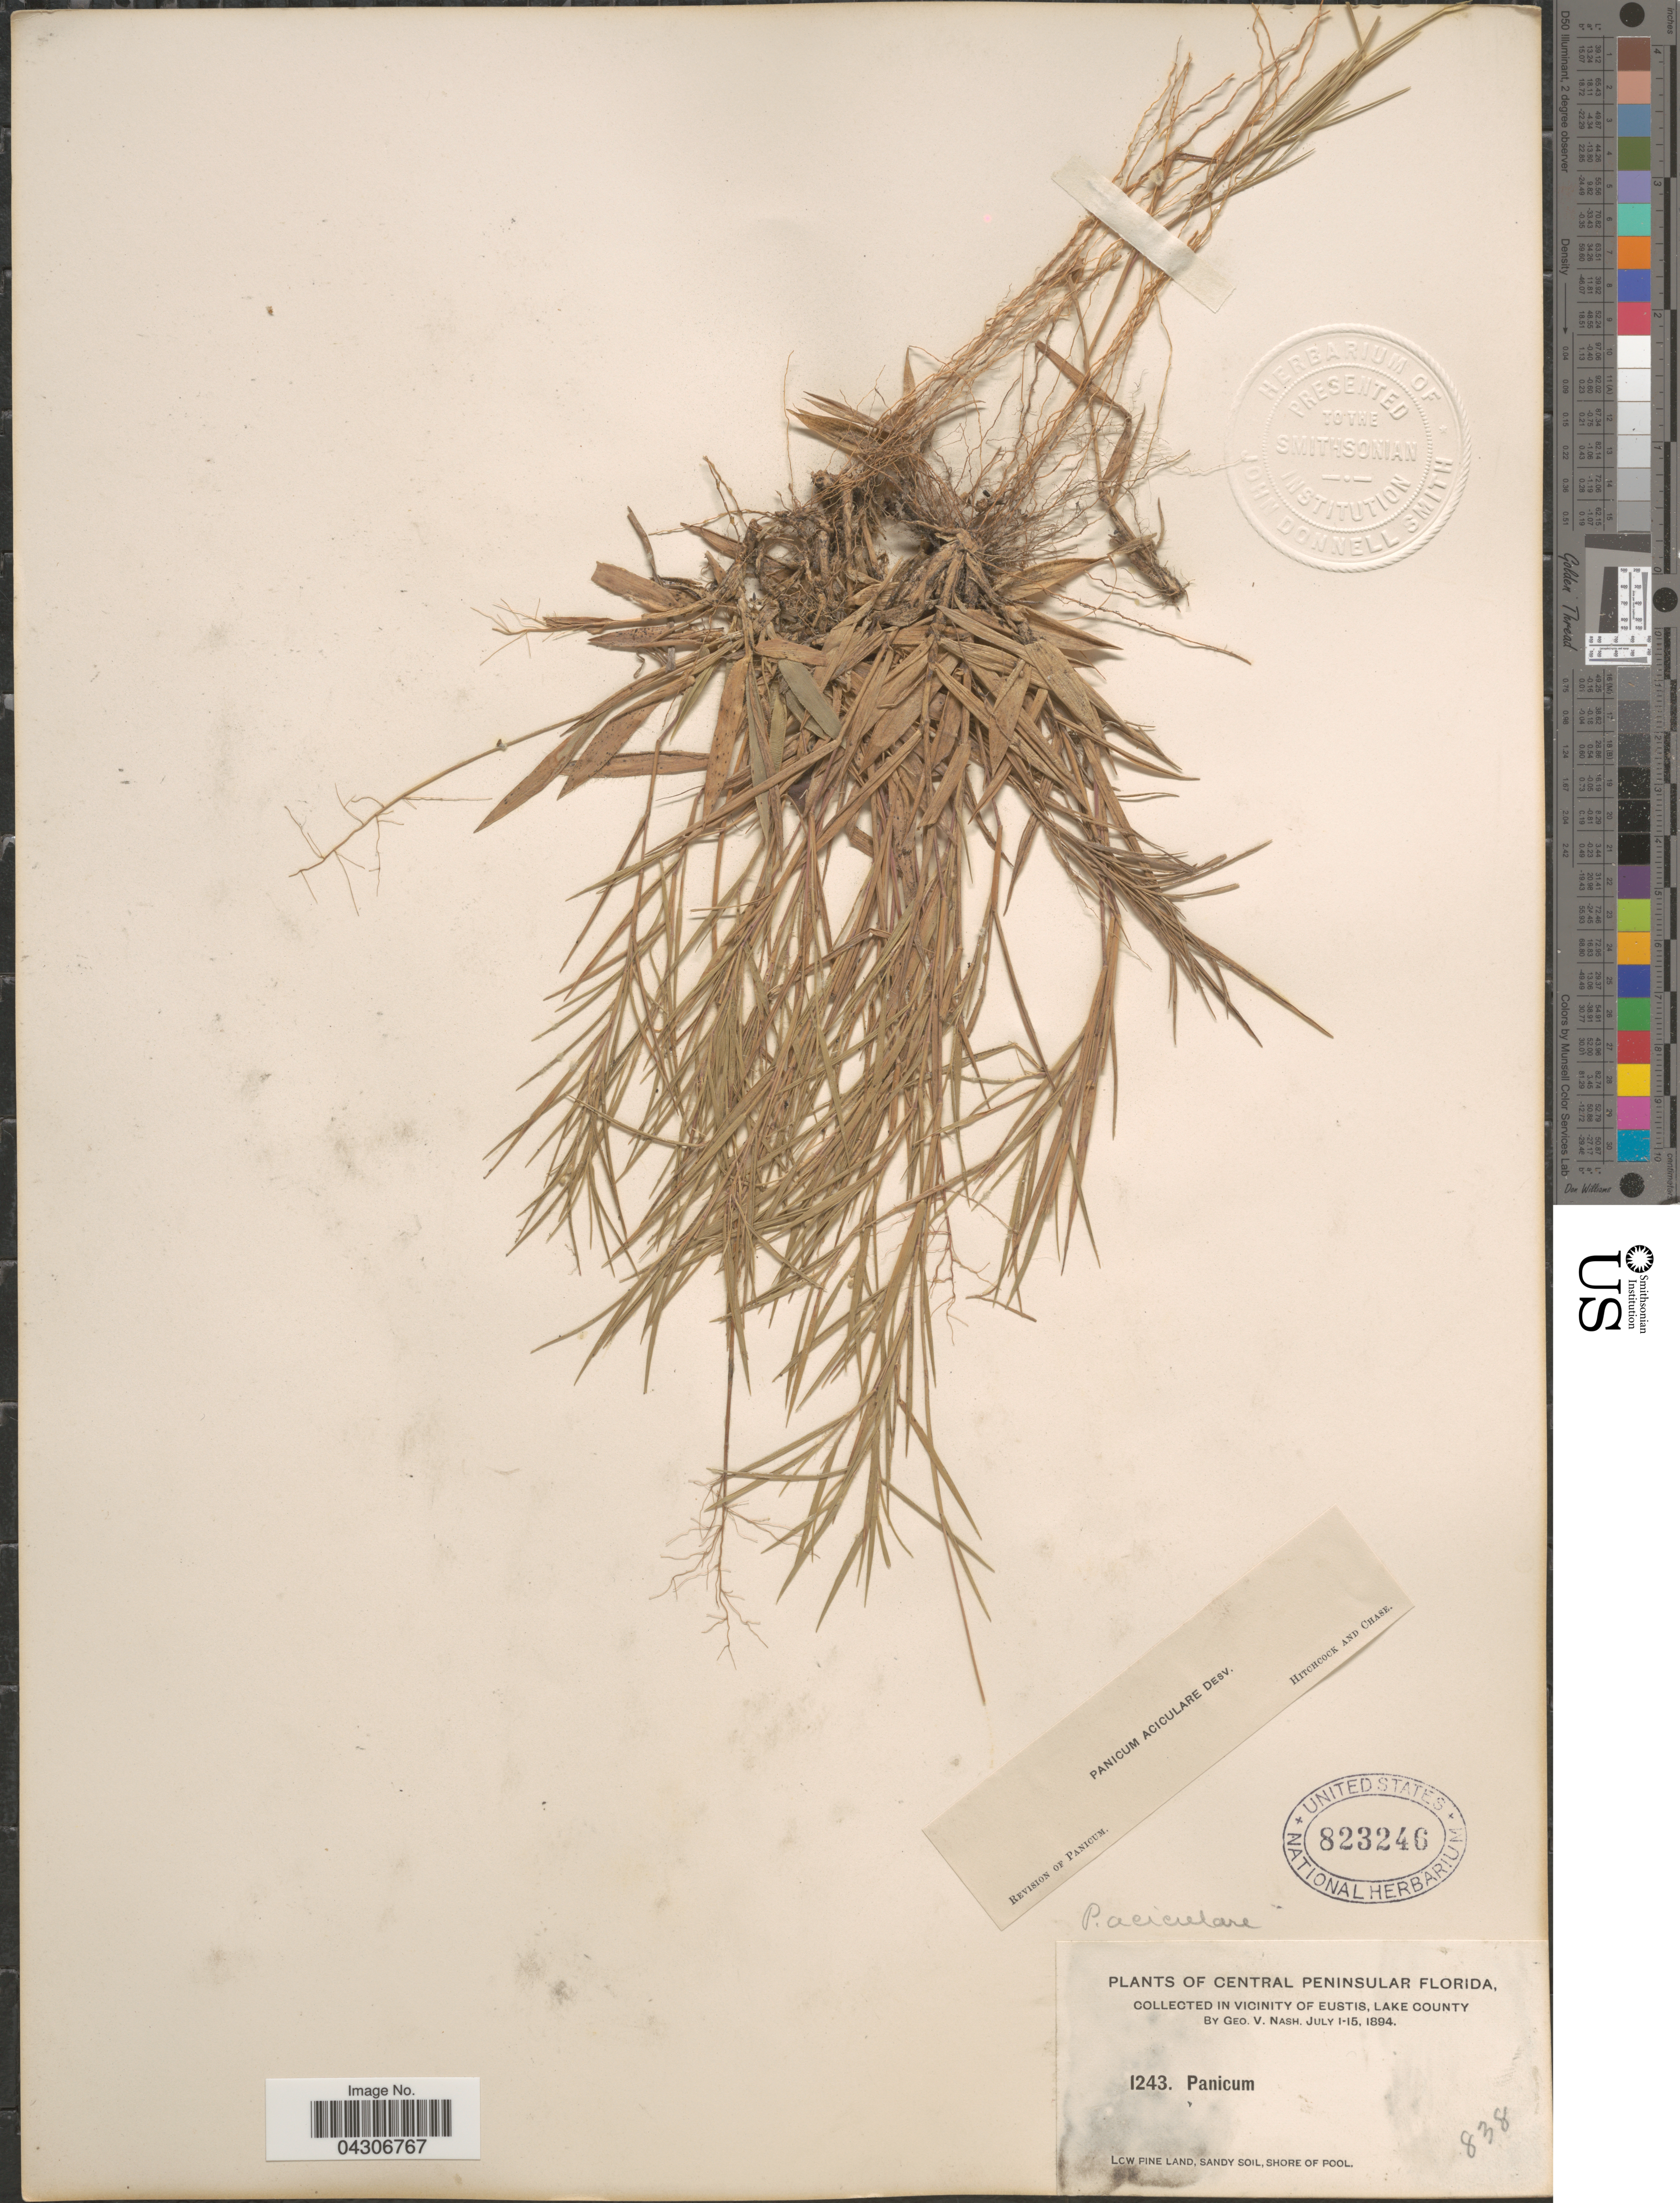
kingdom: Plantae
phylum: Tracheophyta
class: Liliopsida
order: Poales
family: Poaceae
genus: Dichanthelium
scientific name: Dichanthelium aciculare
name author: (Desv. ex Poir.) Gould & C.A. Clark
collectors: G. V. Nash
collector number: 1243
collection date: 1894-07-01/1894-07-15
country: United States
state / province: Florida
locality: Central Peninsular Florida. In Vicinity Of Eustis, Lake County.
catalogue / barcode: US 823246